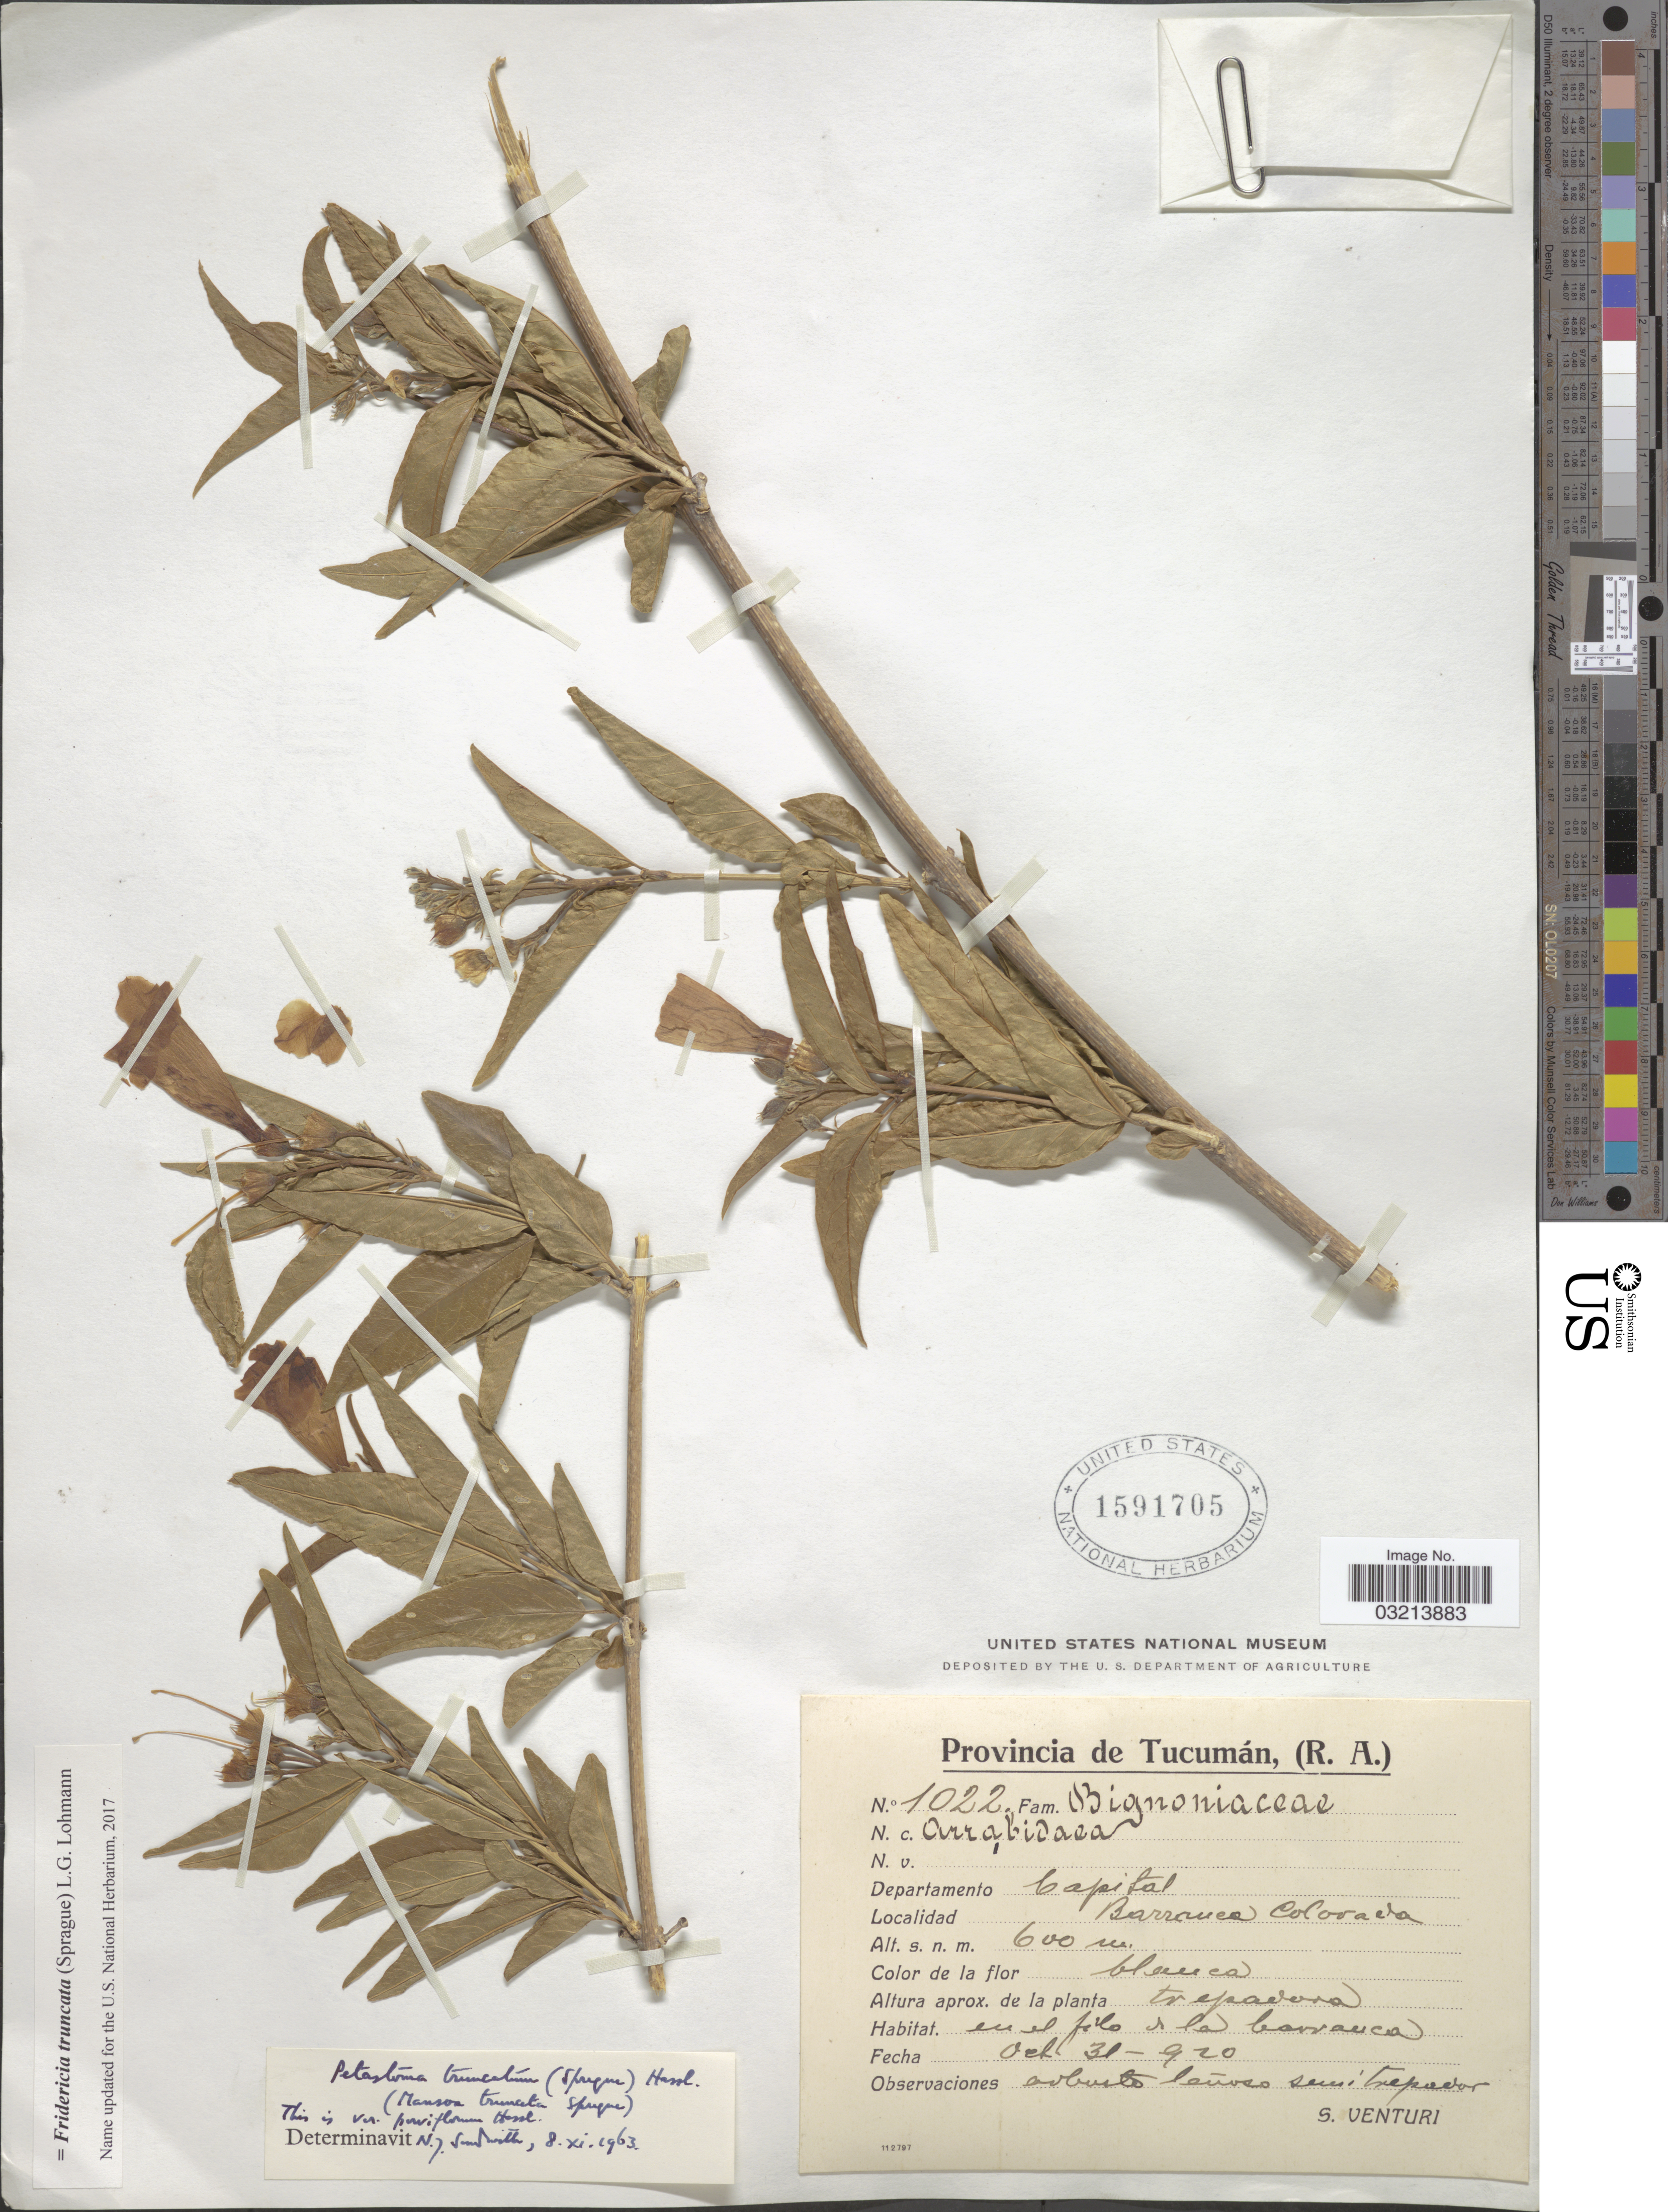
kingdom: Plantae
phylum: Tracheophyta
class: Magnoliopsida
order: Lamiales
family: Bignoniaceae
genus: Fridericia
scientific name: Fridericia truncata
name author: (Sprague) L.G. Lohmann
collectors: S. Venturi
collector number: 1022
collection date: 1920-10-31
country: Argentina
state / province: Tucuman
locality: Departamento Capital. Barranca Colorada.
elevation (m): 600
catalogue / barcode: US 1591705